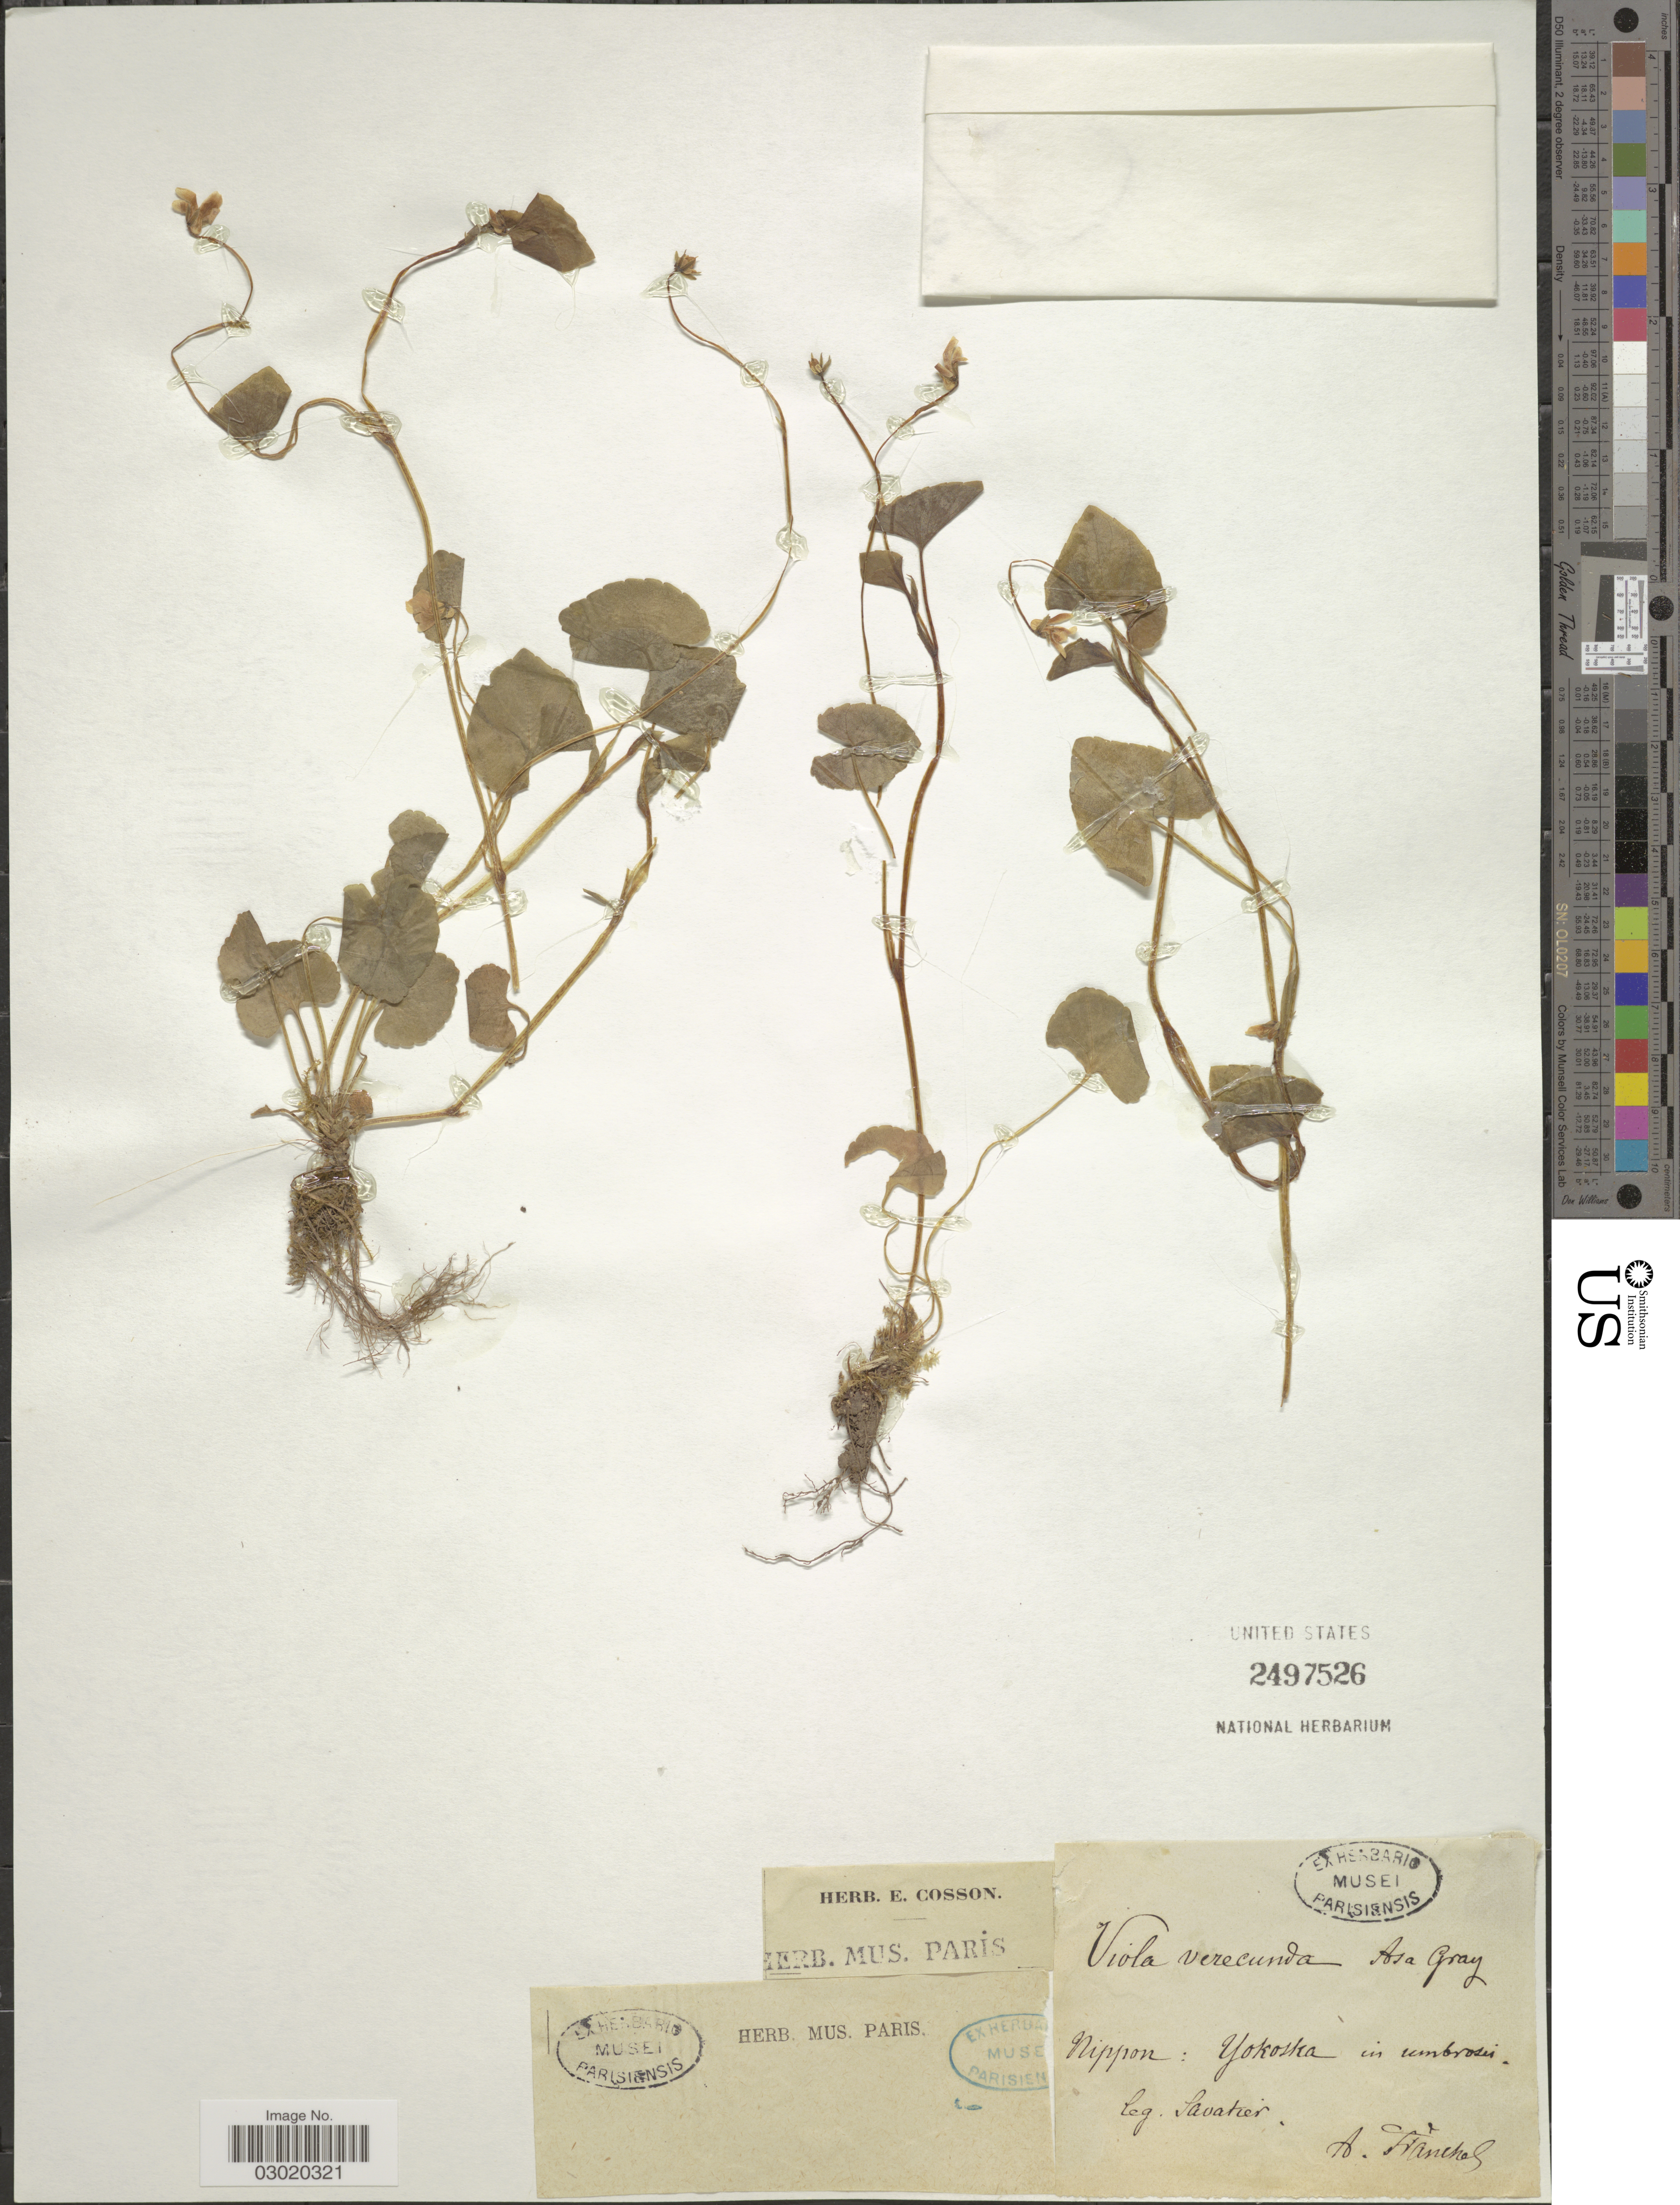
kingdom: Plantae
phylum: Tracheophyta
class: Magnoliopsida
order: Malpighiales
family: Violaceae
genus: Viola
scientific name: Viola verecunda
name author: A. Gray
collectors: Savatier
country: Japan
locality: Yokoska in umbrosis.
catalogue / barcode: US 2497526